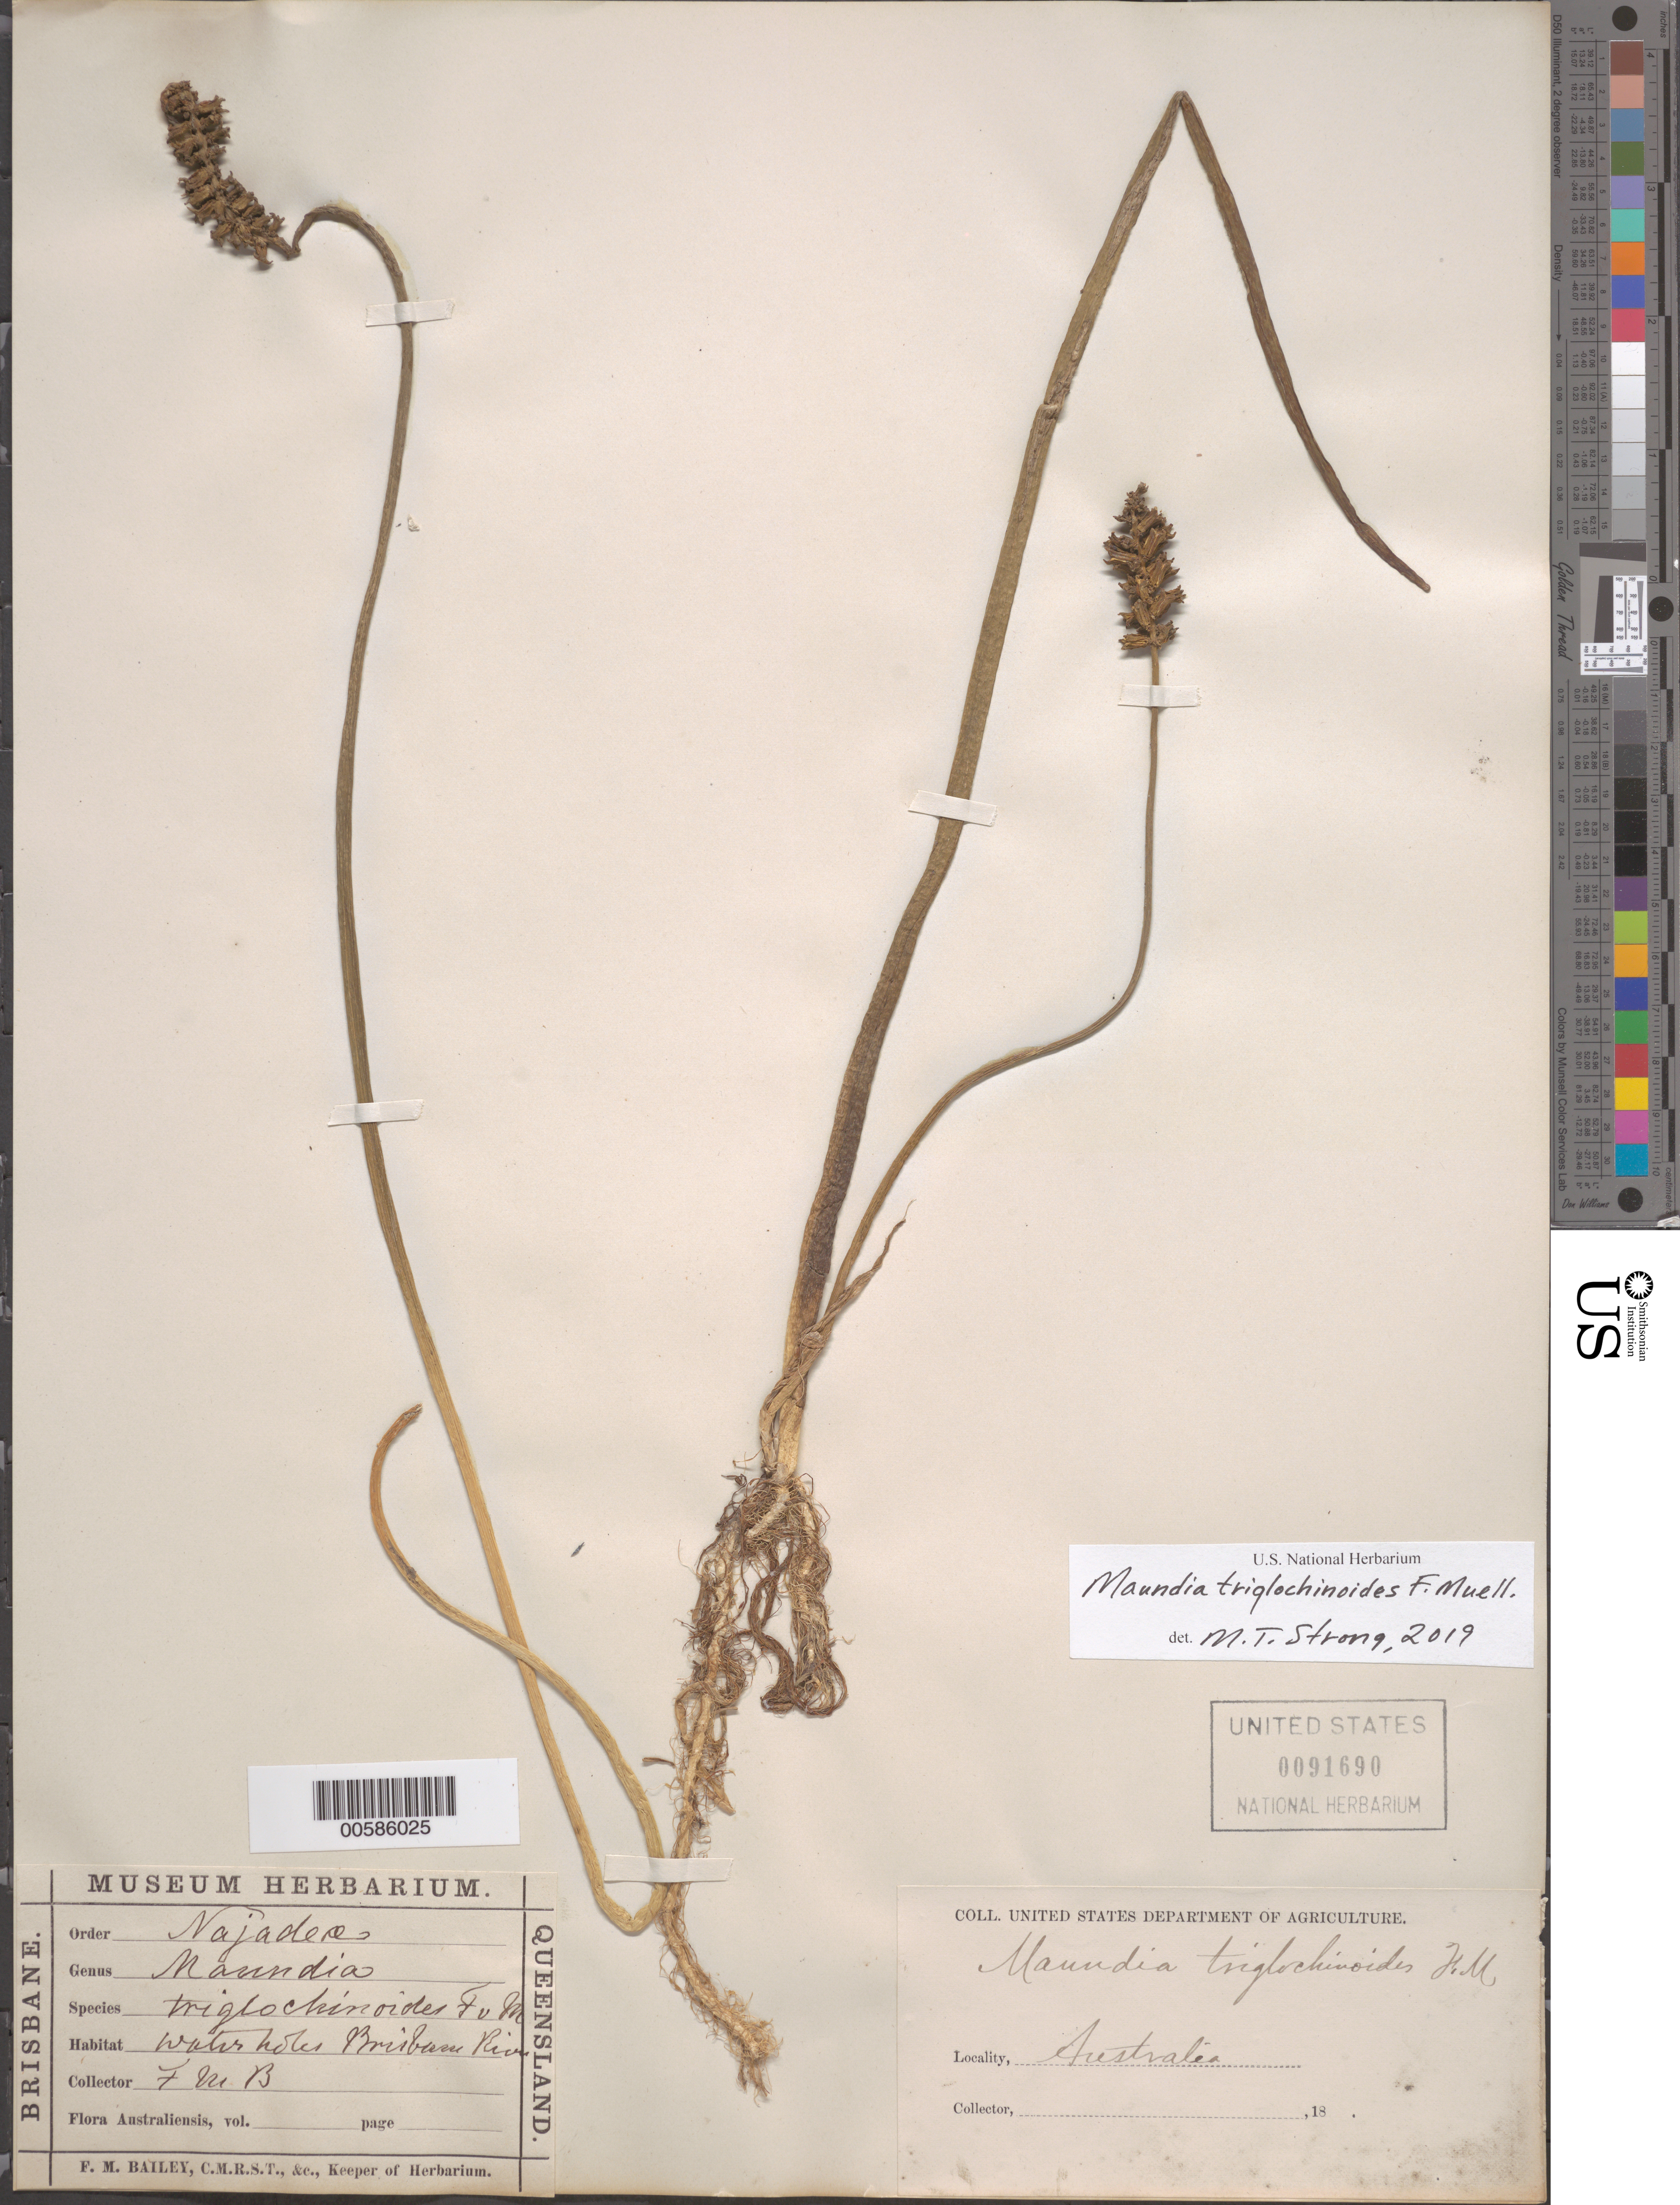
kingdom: Plantae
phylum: Tracheophyta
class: Liliopsida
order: Alismatales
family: Maundiaceae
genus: Maundia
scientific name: Maundia triglochinoides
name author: F. Muell.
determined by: Strong, Mark T., (BOT), Smithsonian Institution - National Museum of Natural History (UNITED STATES)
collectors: F. M. Bailey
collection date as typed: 18--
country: Australia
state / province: Queensland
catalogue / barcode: US 91690